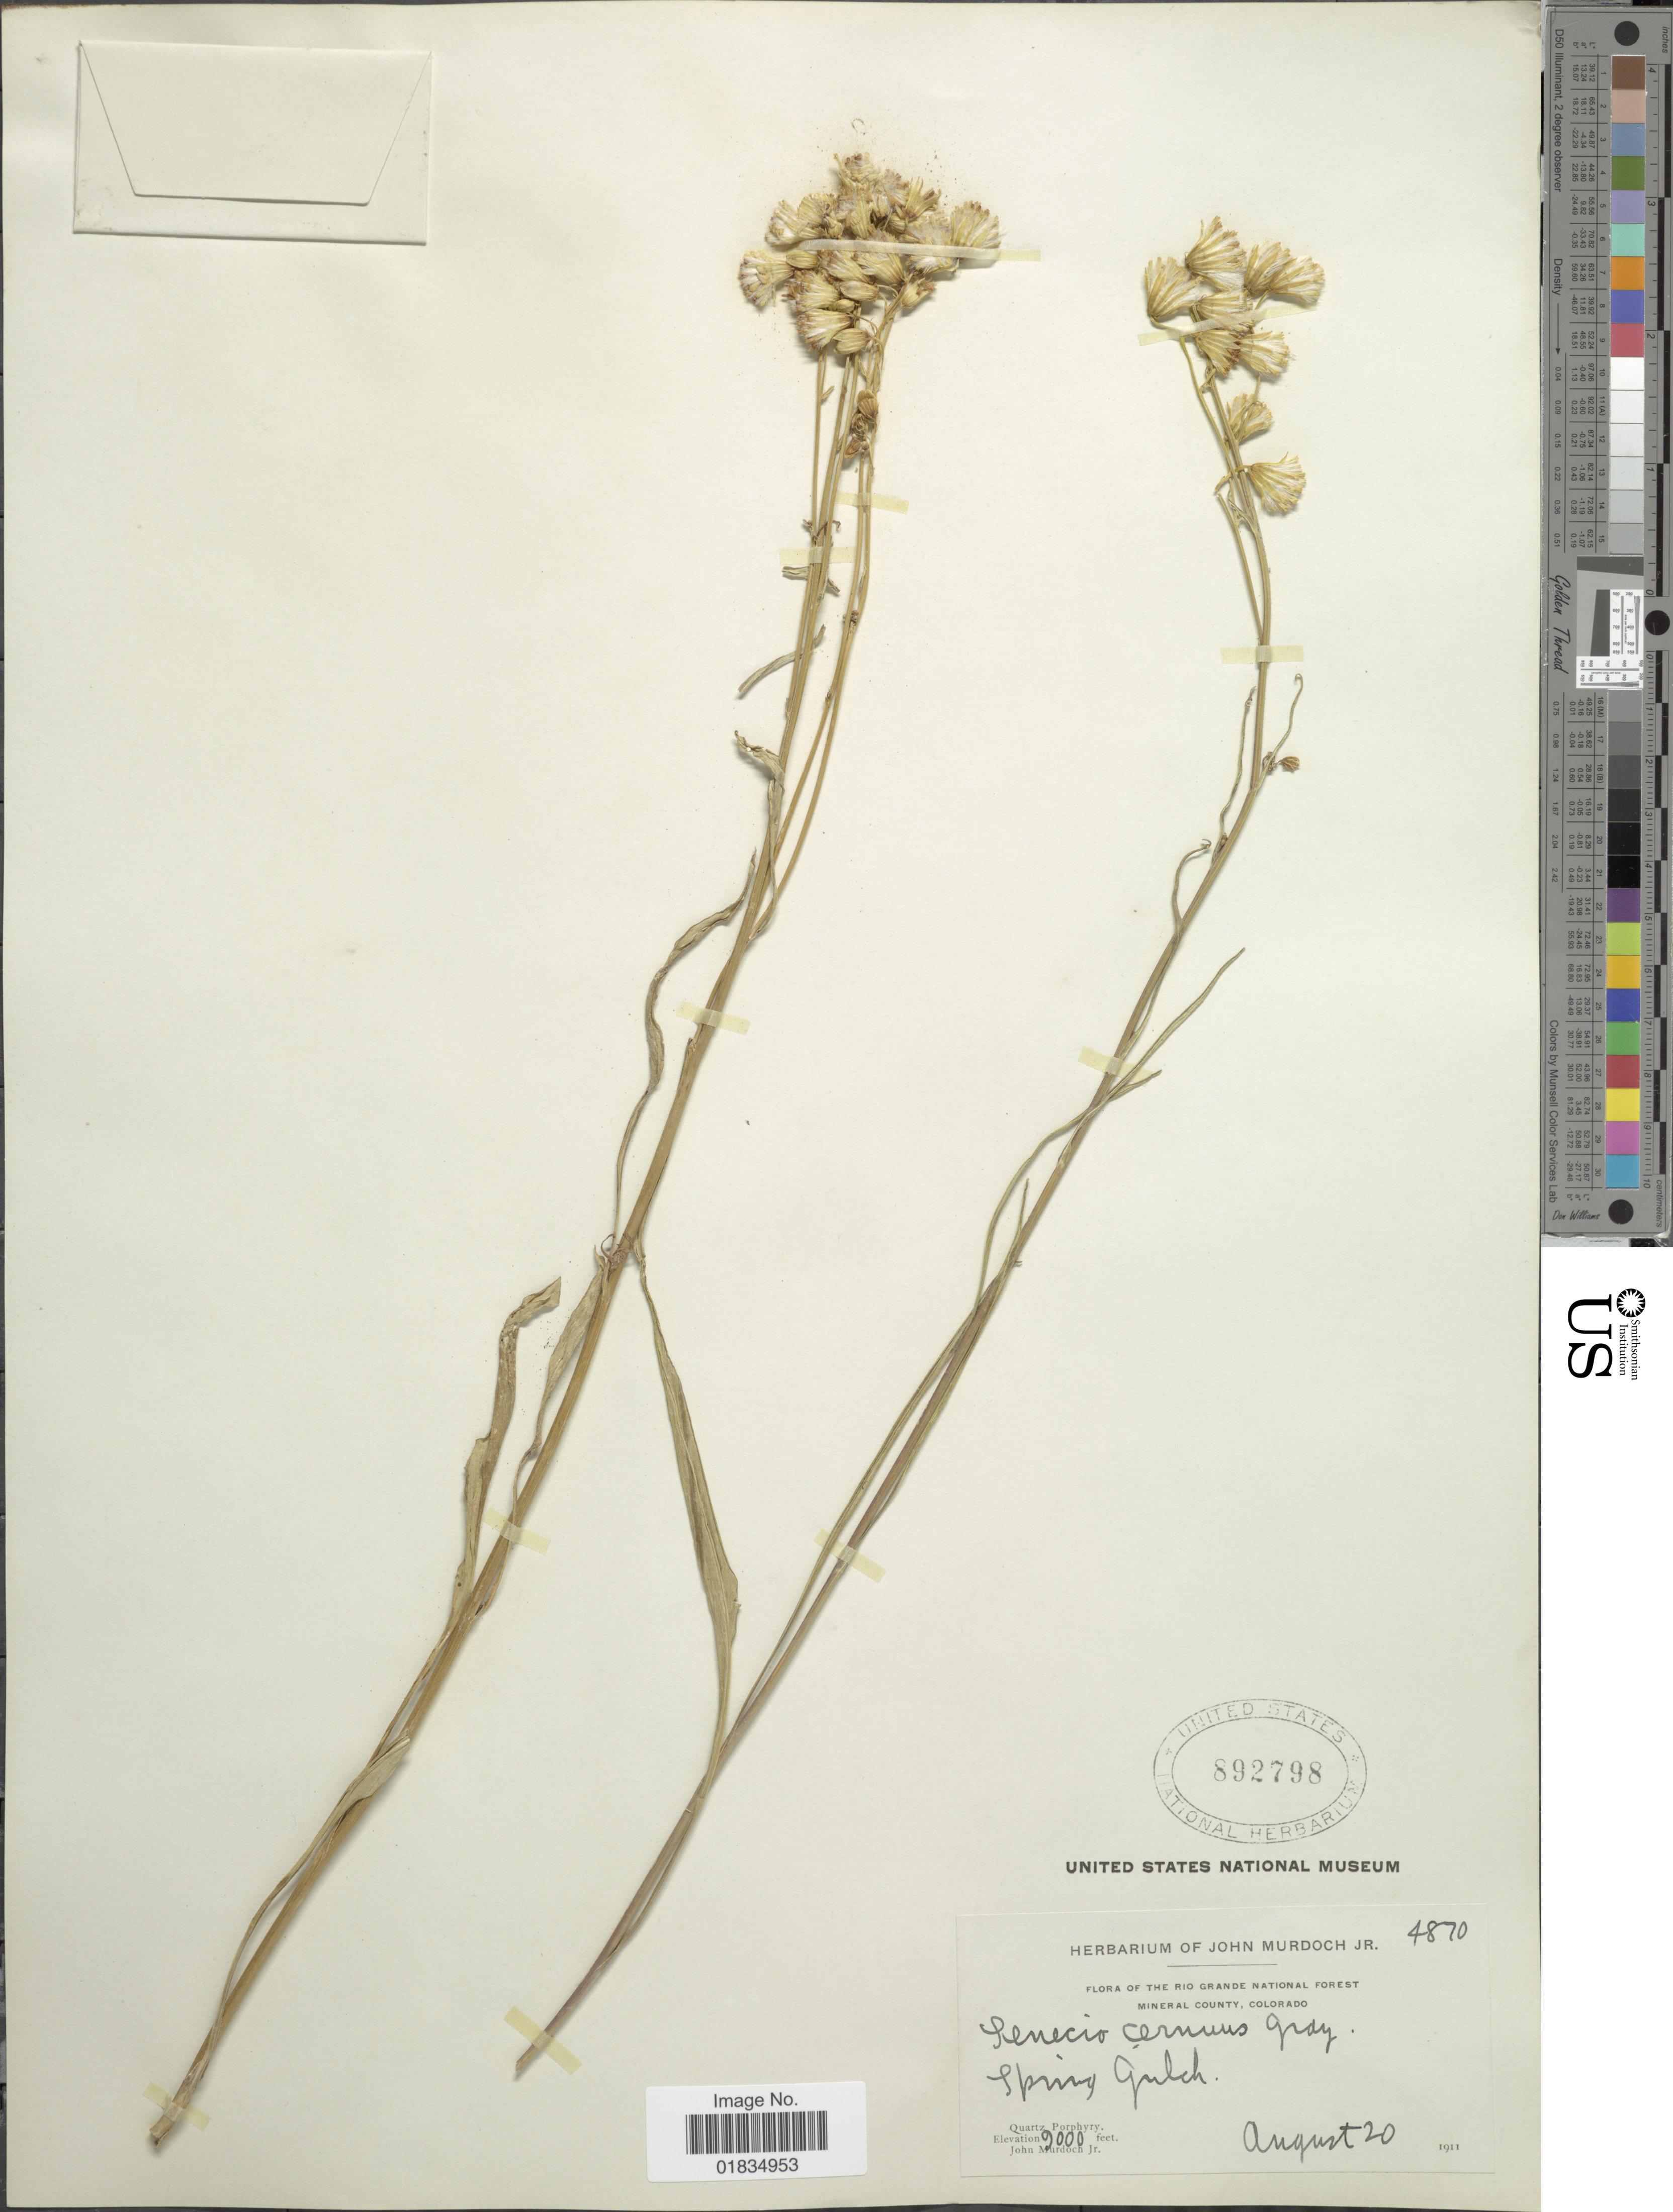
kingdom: Plantae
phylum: Tracheophyta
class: Magnoliopsida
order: Asterales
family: Asteraceae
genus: Senecio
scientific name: Senecio pudicus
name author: Greene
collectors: J. Murdoch Jr.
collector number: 4870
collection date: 1911-08-20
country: United States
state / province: Colorado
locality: Rio Grande National Forest, Mineral County, Quartz Porphyry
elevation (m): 2743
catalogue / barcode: US 892798